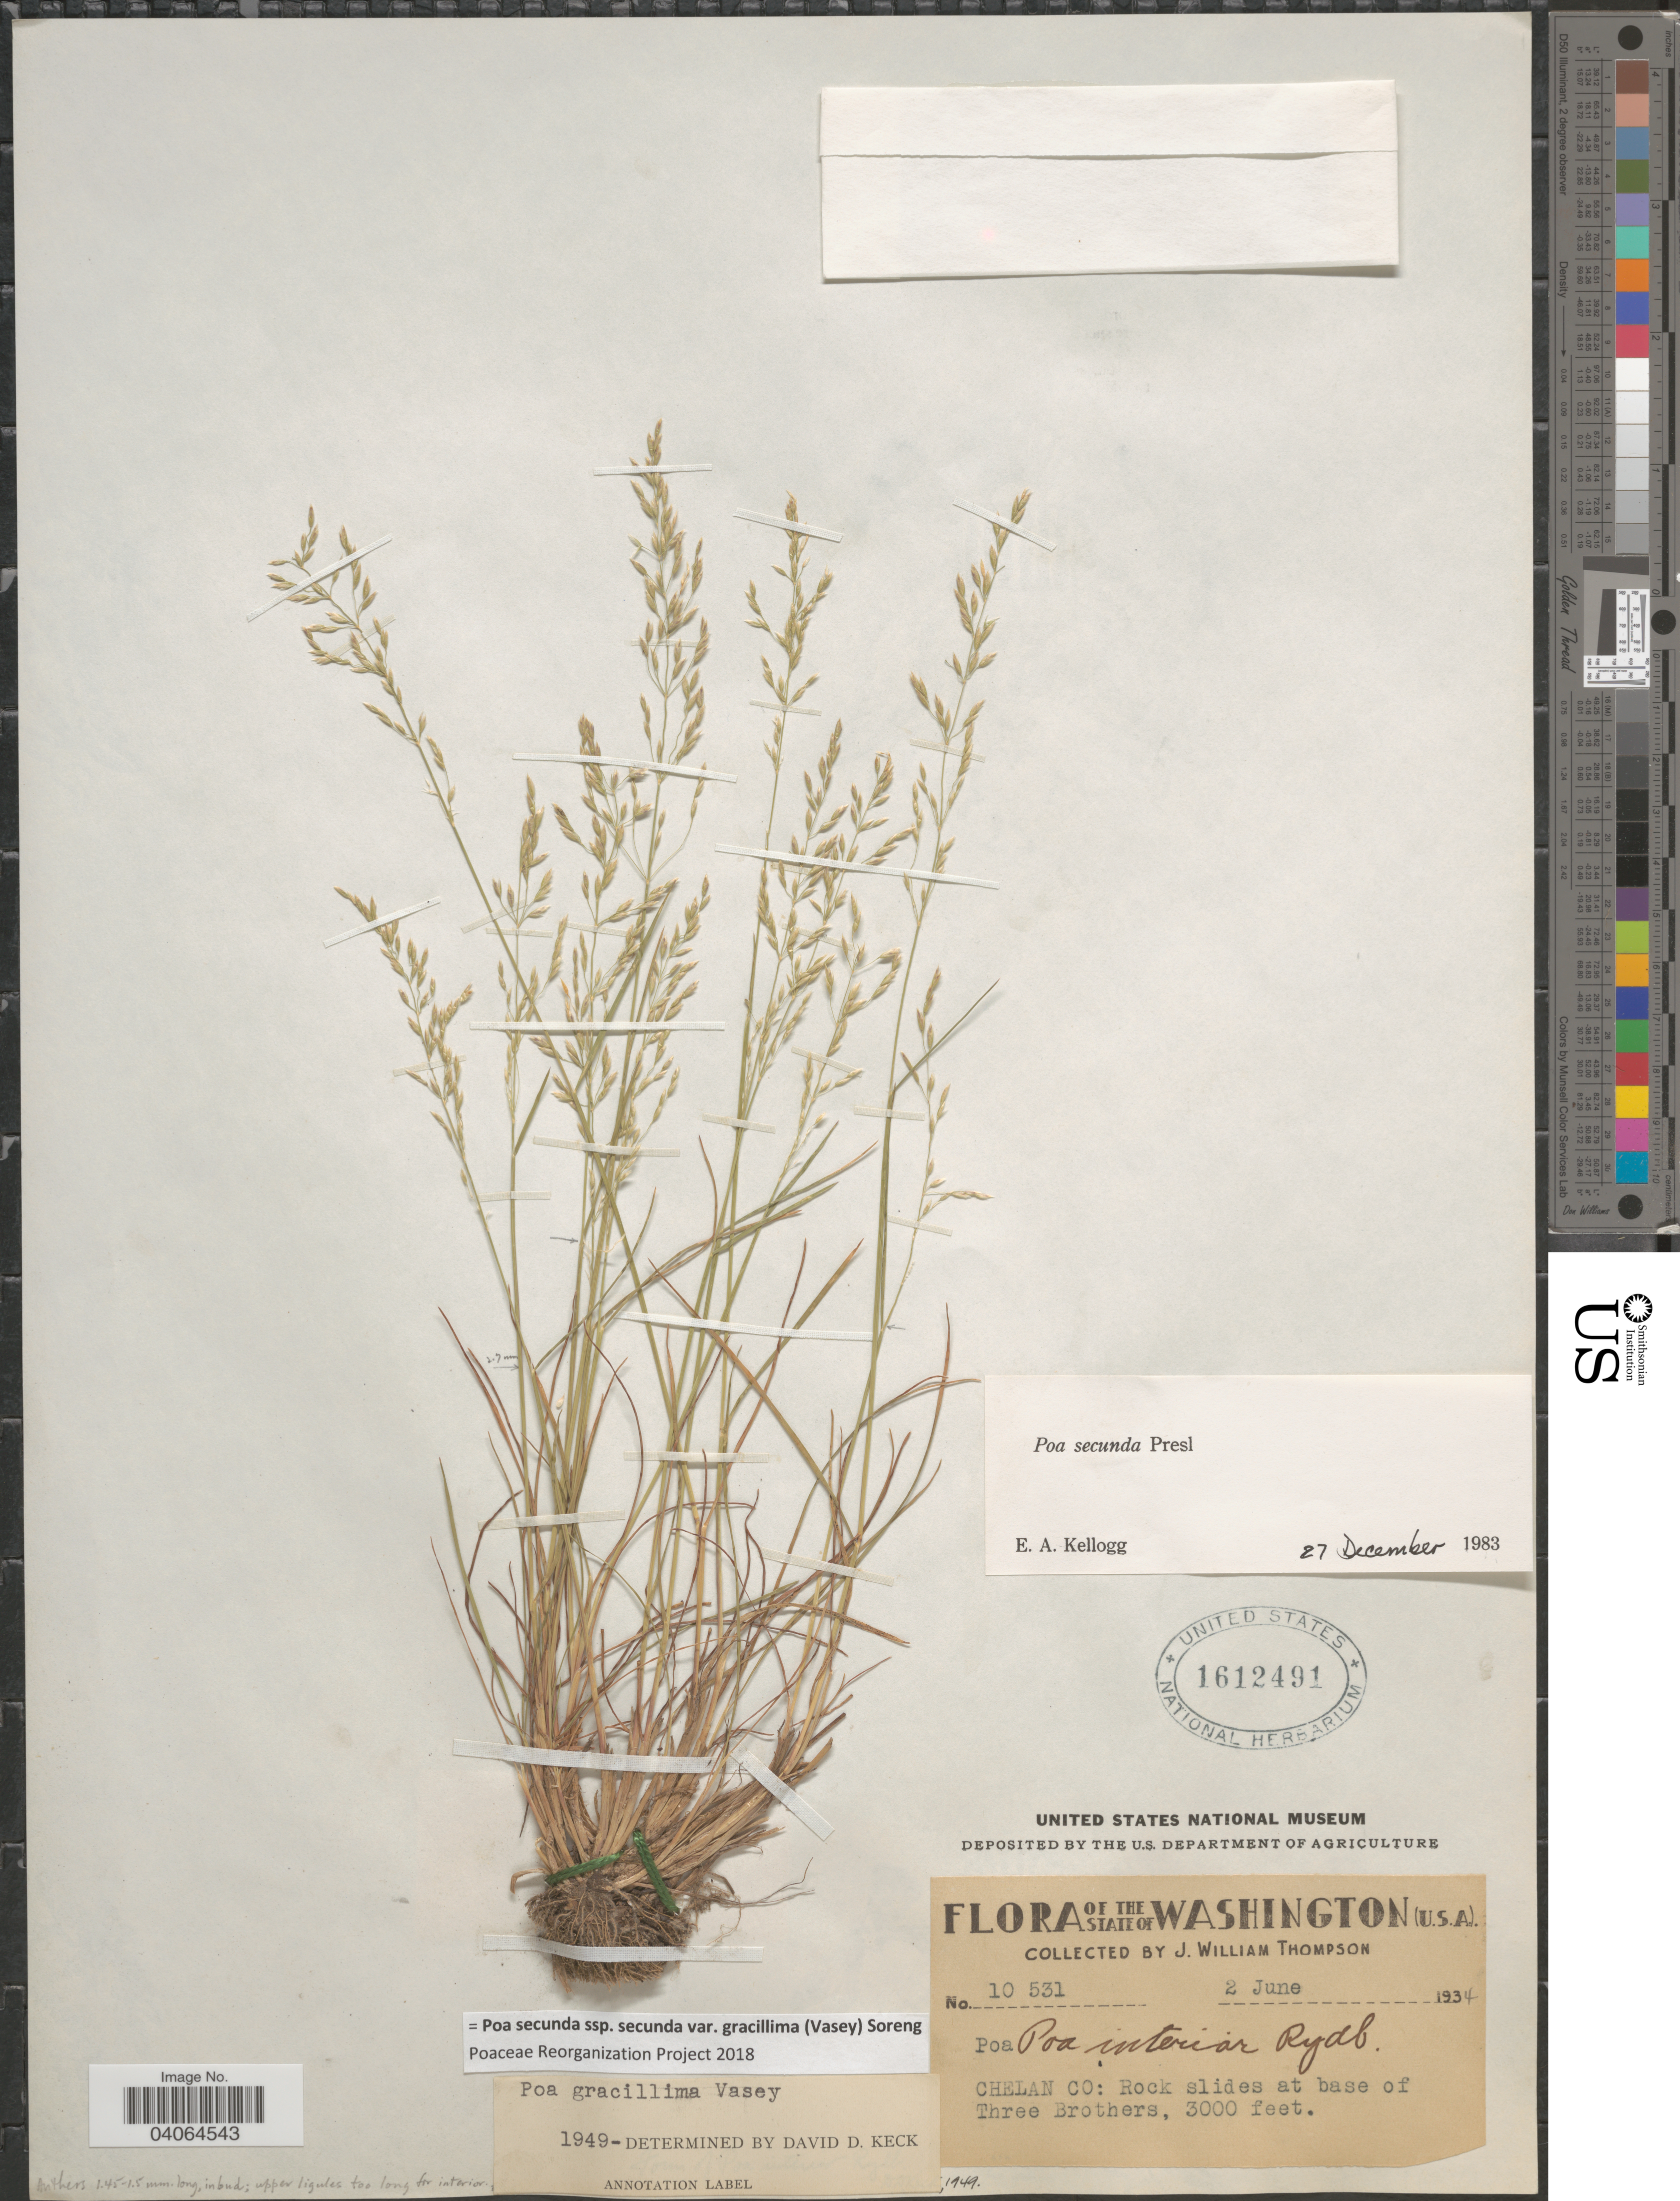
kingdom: Plantae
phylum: Tracheophyta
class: Liliopsida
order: Poales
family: Poaceae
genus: Poa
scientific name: Poa secunda subsp. secunda var. gracillima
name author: (Vasey) Soreng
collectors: J. W. Thompson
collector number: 10531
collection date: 1934-06-02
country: United States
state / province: Washington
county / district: Chelan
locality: Chelan Co: Rock slides at base of Three Brothers.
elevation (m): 914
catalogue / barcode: US 1612491